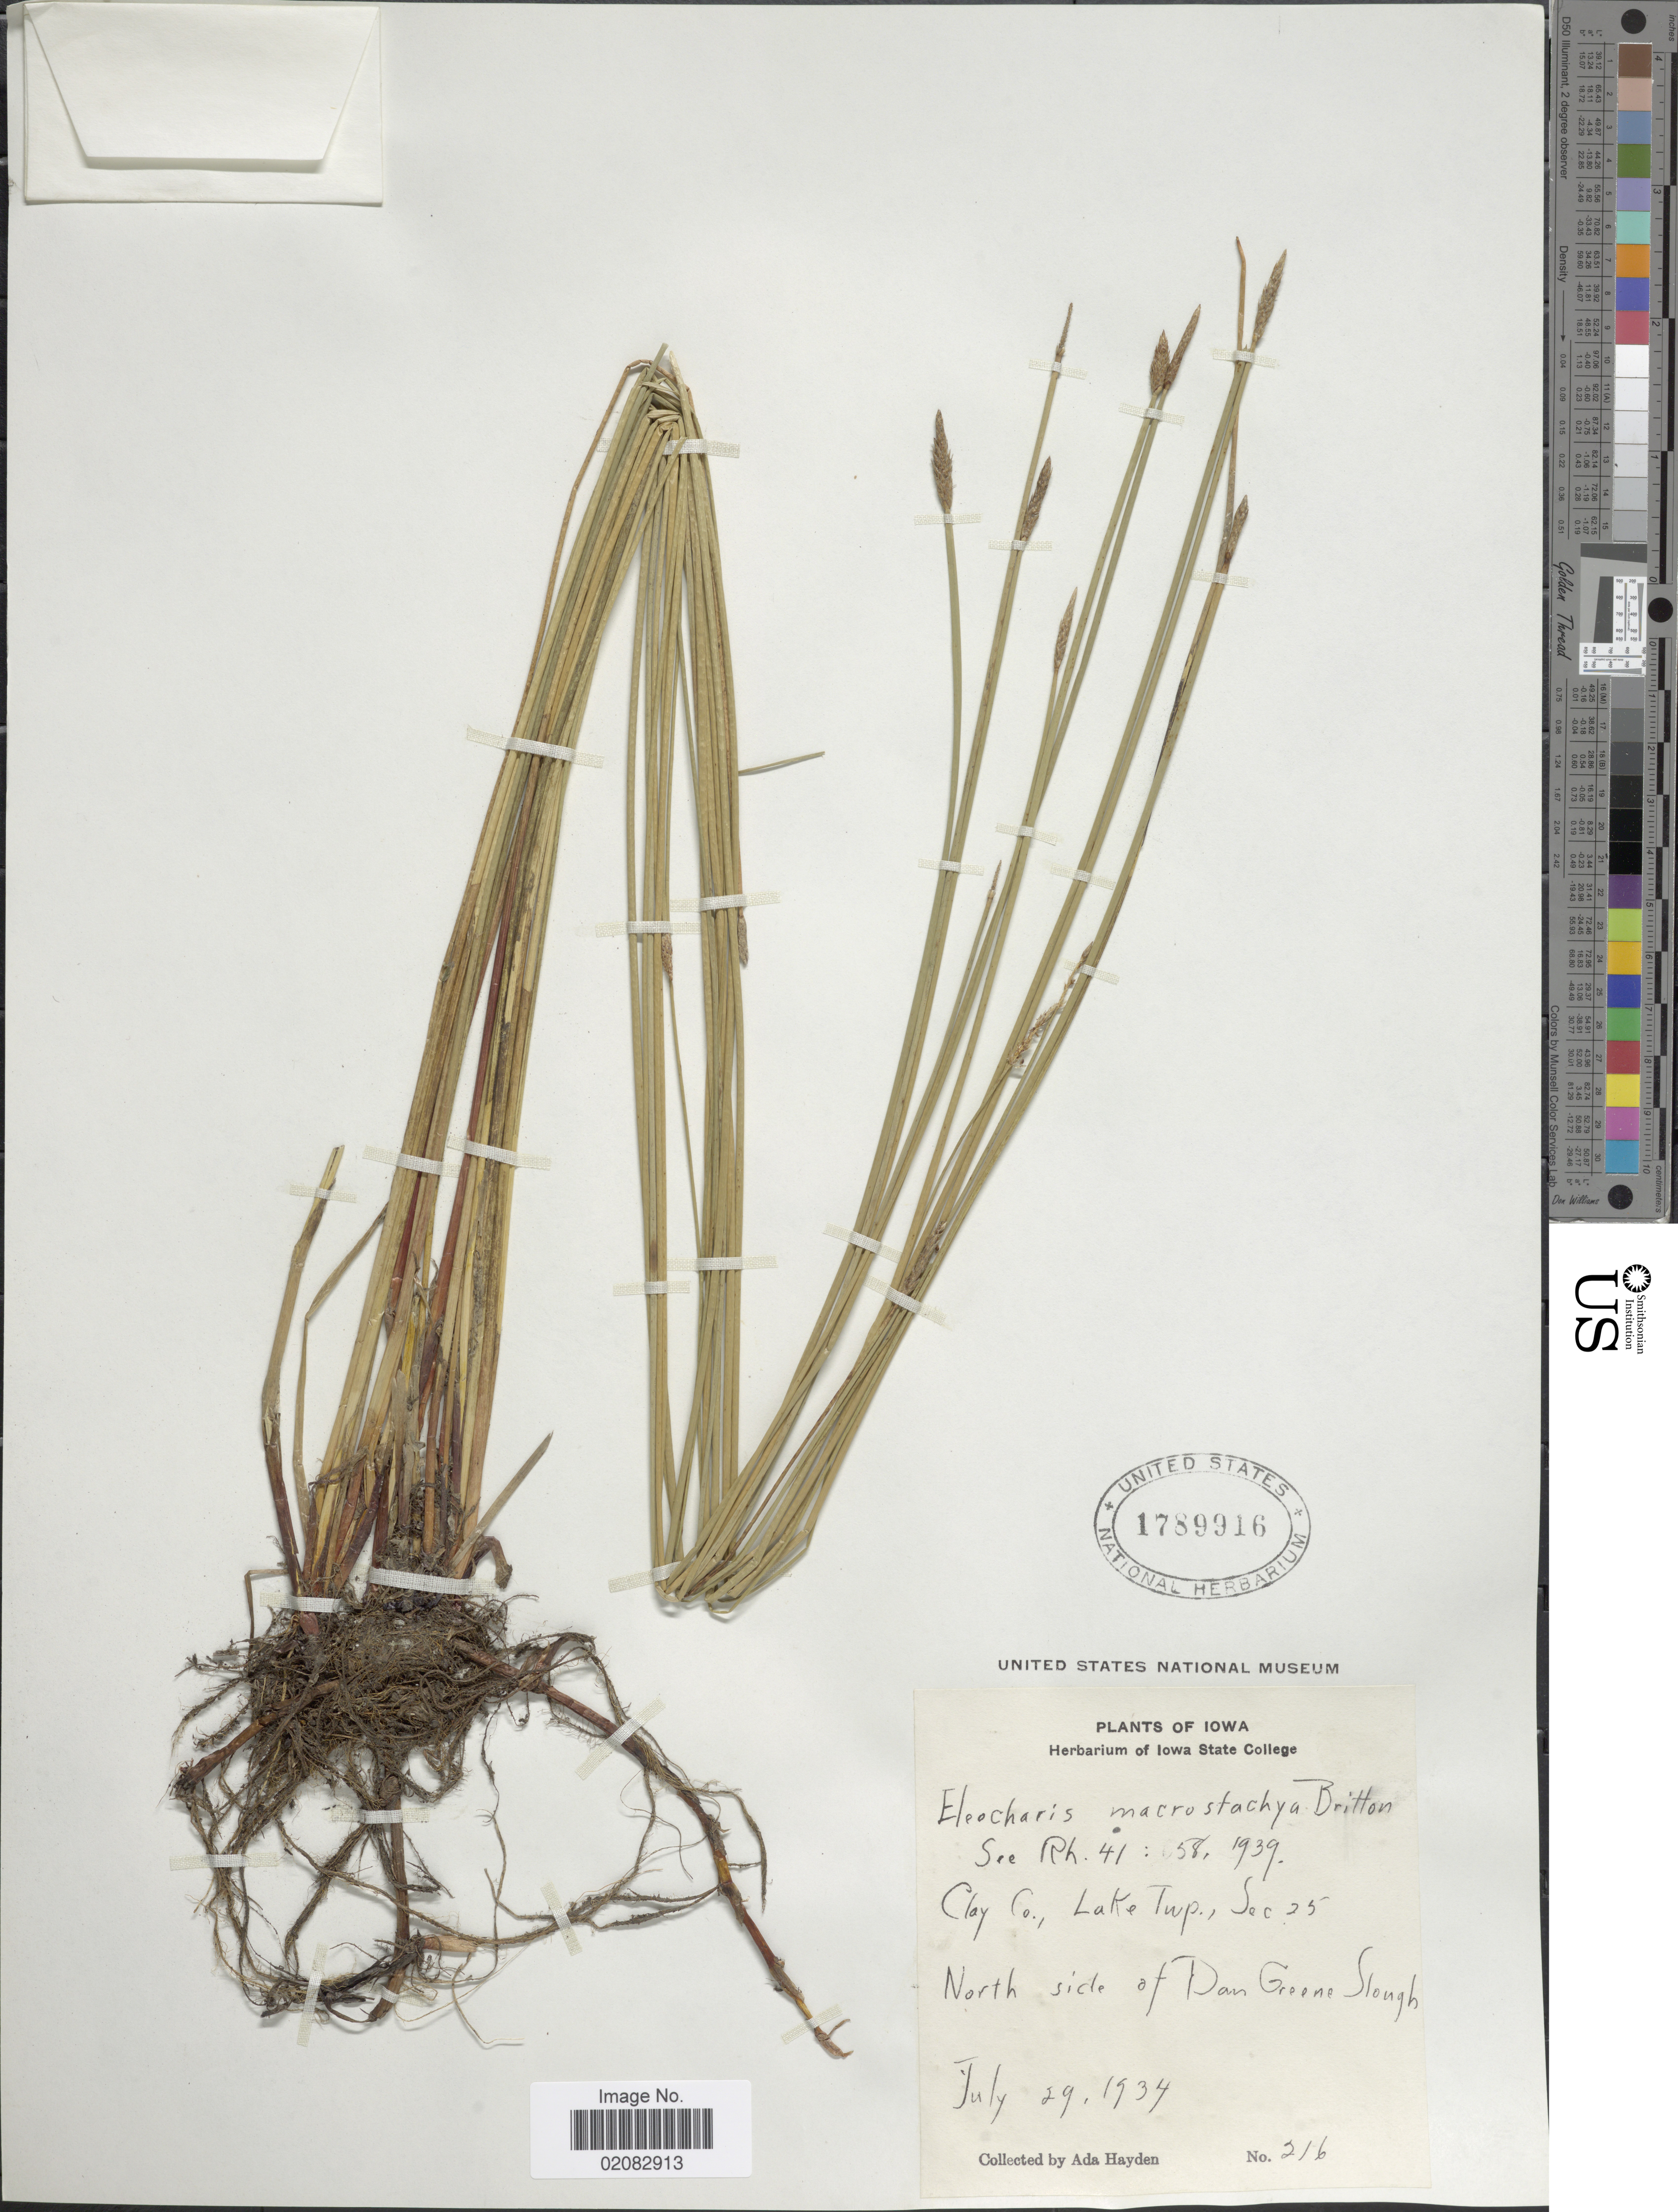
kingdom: Plantae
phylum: Tracheophyta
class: Liliopsida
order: Poales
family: Cyperaceae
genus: Eleocharis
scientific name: Eleocharis macrostachya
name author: Britton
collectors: Ada Hayden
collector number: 216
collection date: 1934-07-29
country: United States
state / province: Iowa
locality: Clay Co., Lake Twp Sec. 25, North side of Dan Greene Slough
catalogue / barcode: US 1789916